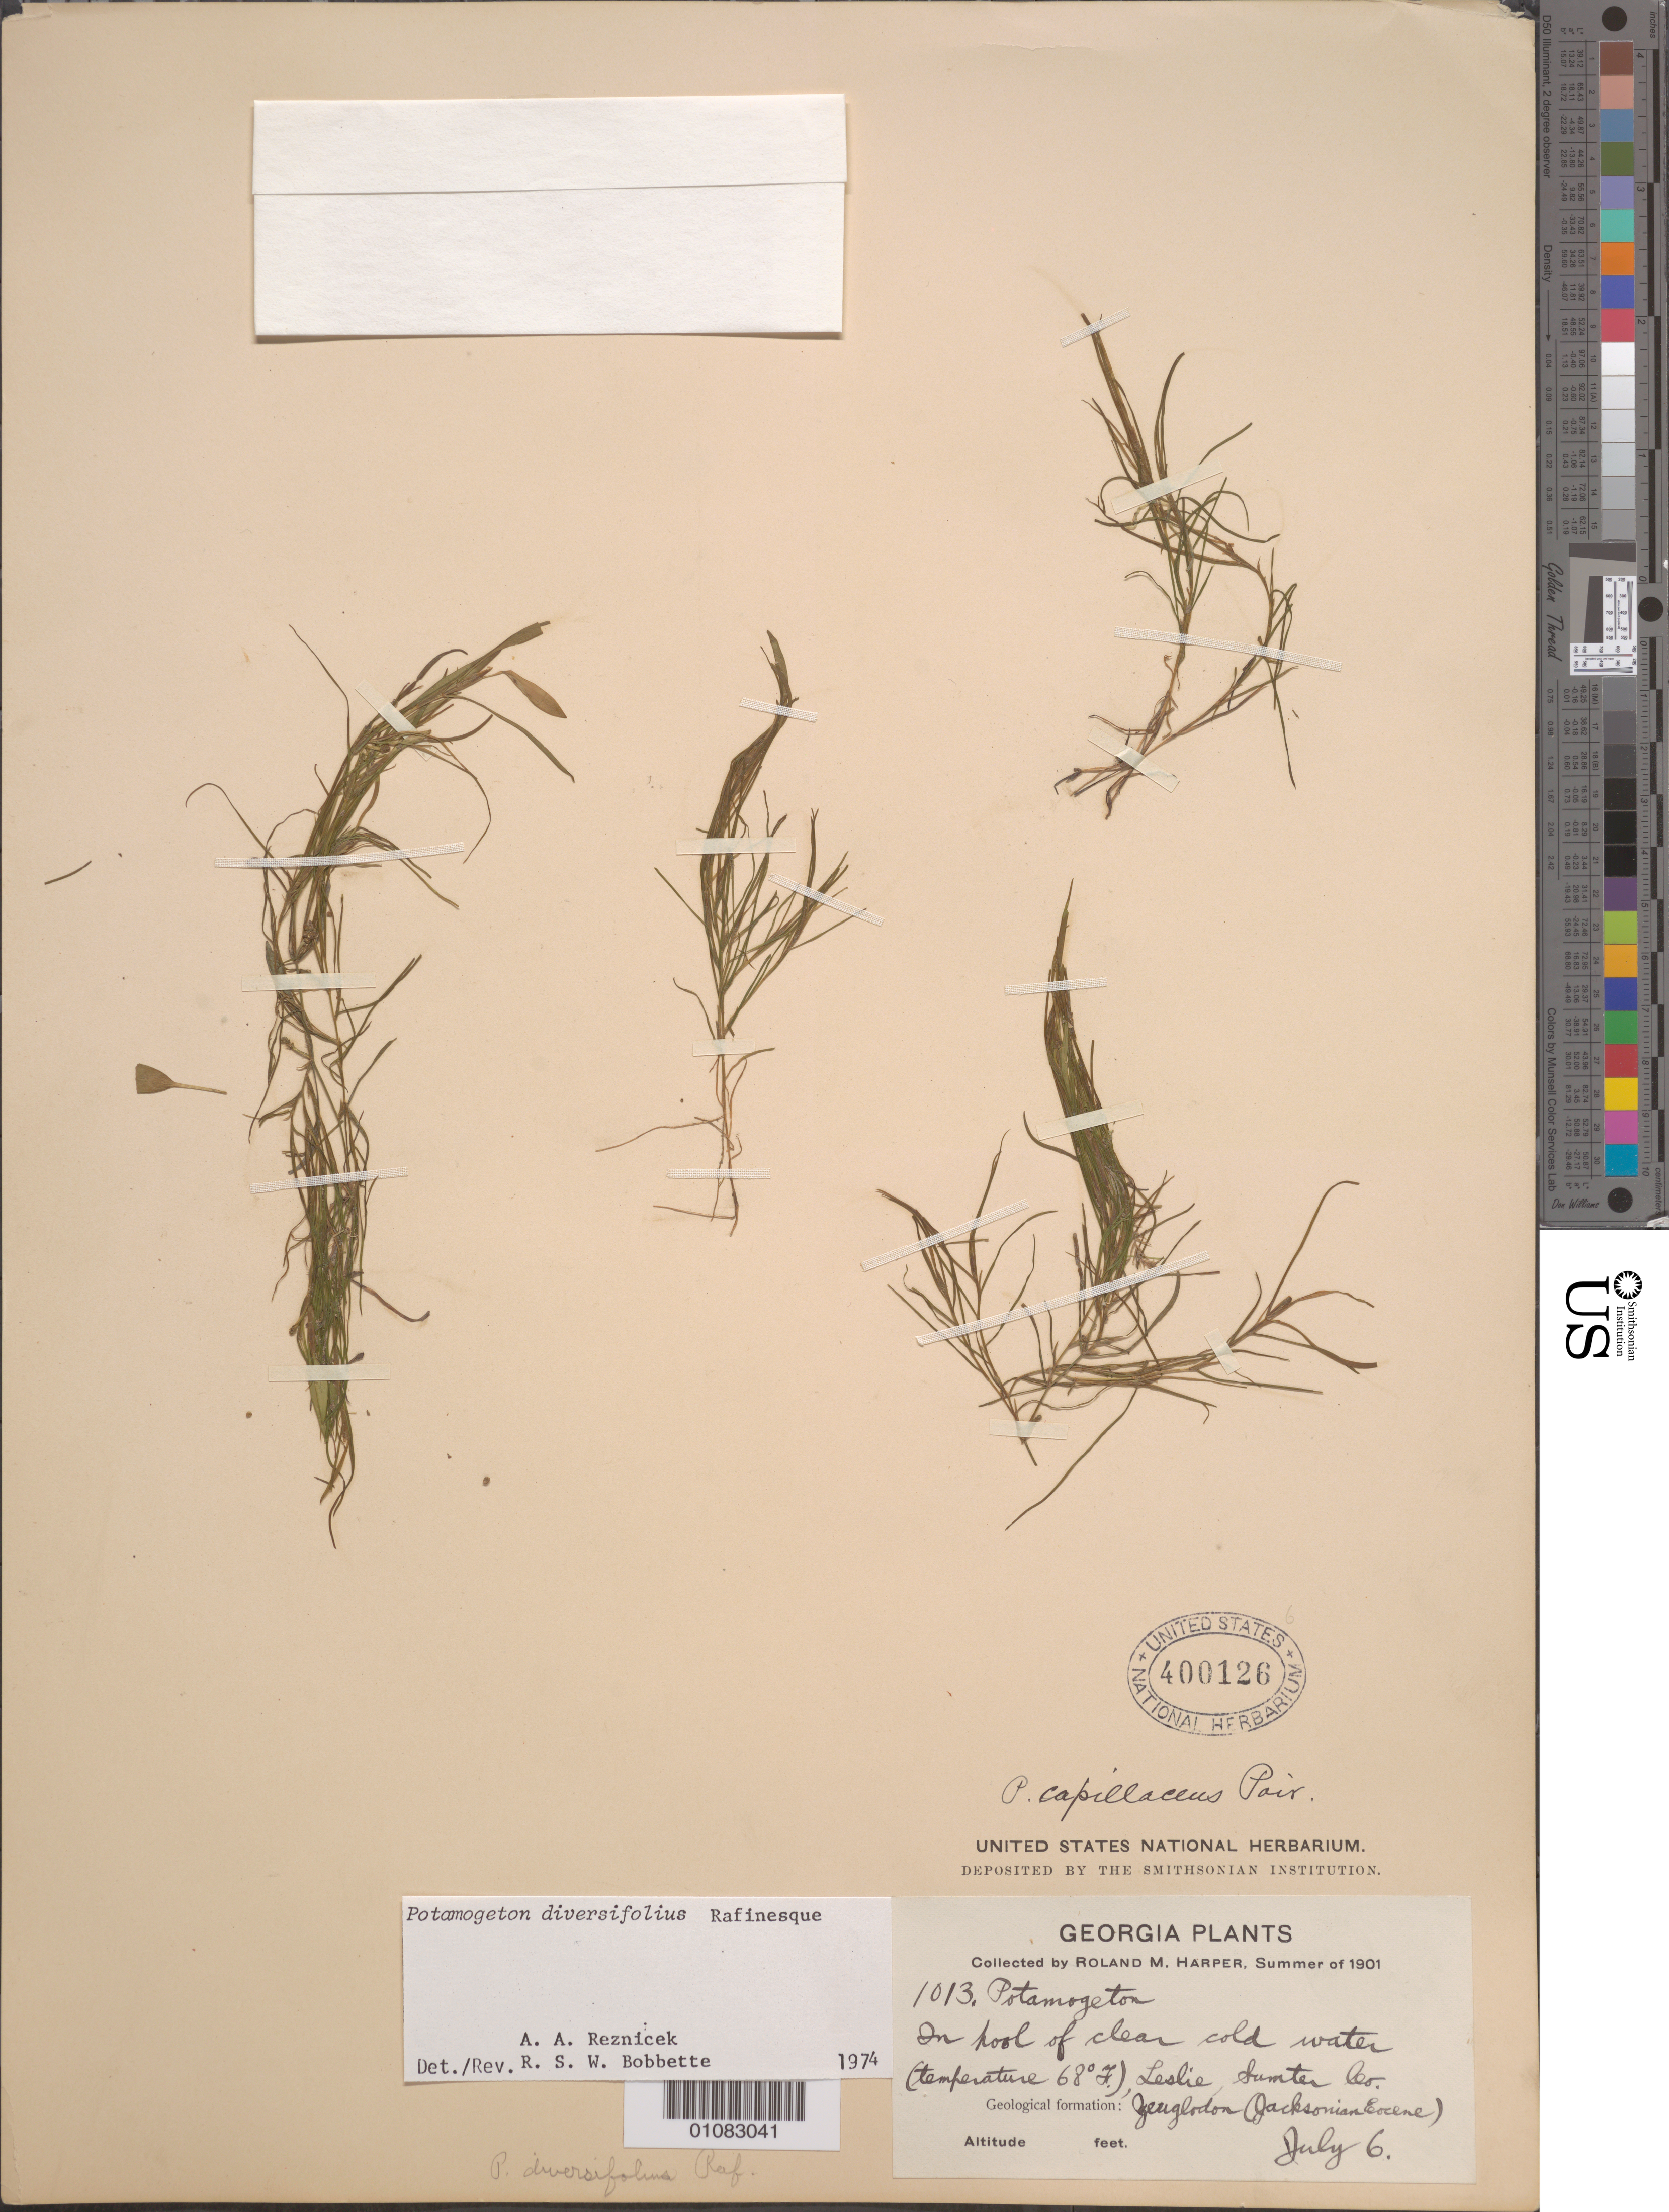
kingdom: Plantae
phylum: Tracheophyta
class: Liliopsida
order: Alismatales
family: Potamogetonaceae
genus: Potamogeton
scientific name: Potamogeton diversifolius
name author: Raf.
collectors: R. M. Harper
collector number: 1013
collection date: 1901-07-06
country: United States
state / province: Georgia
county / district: Sumter County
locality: Leslie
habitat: temp.: 68 degrees F; Geological formation: Jeuglodon (Jacksonian Eocene); In pool of clear cold water.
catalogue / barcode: US 400126